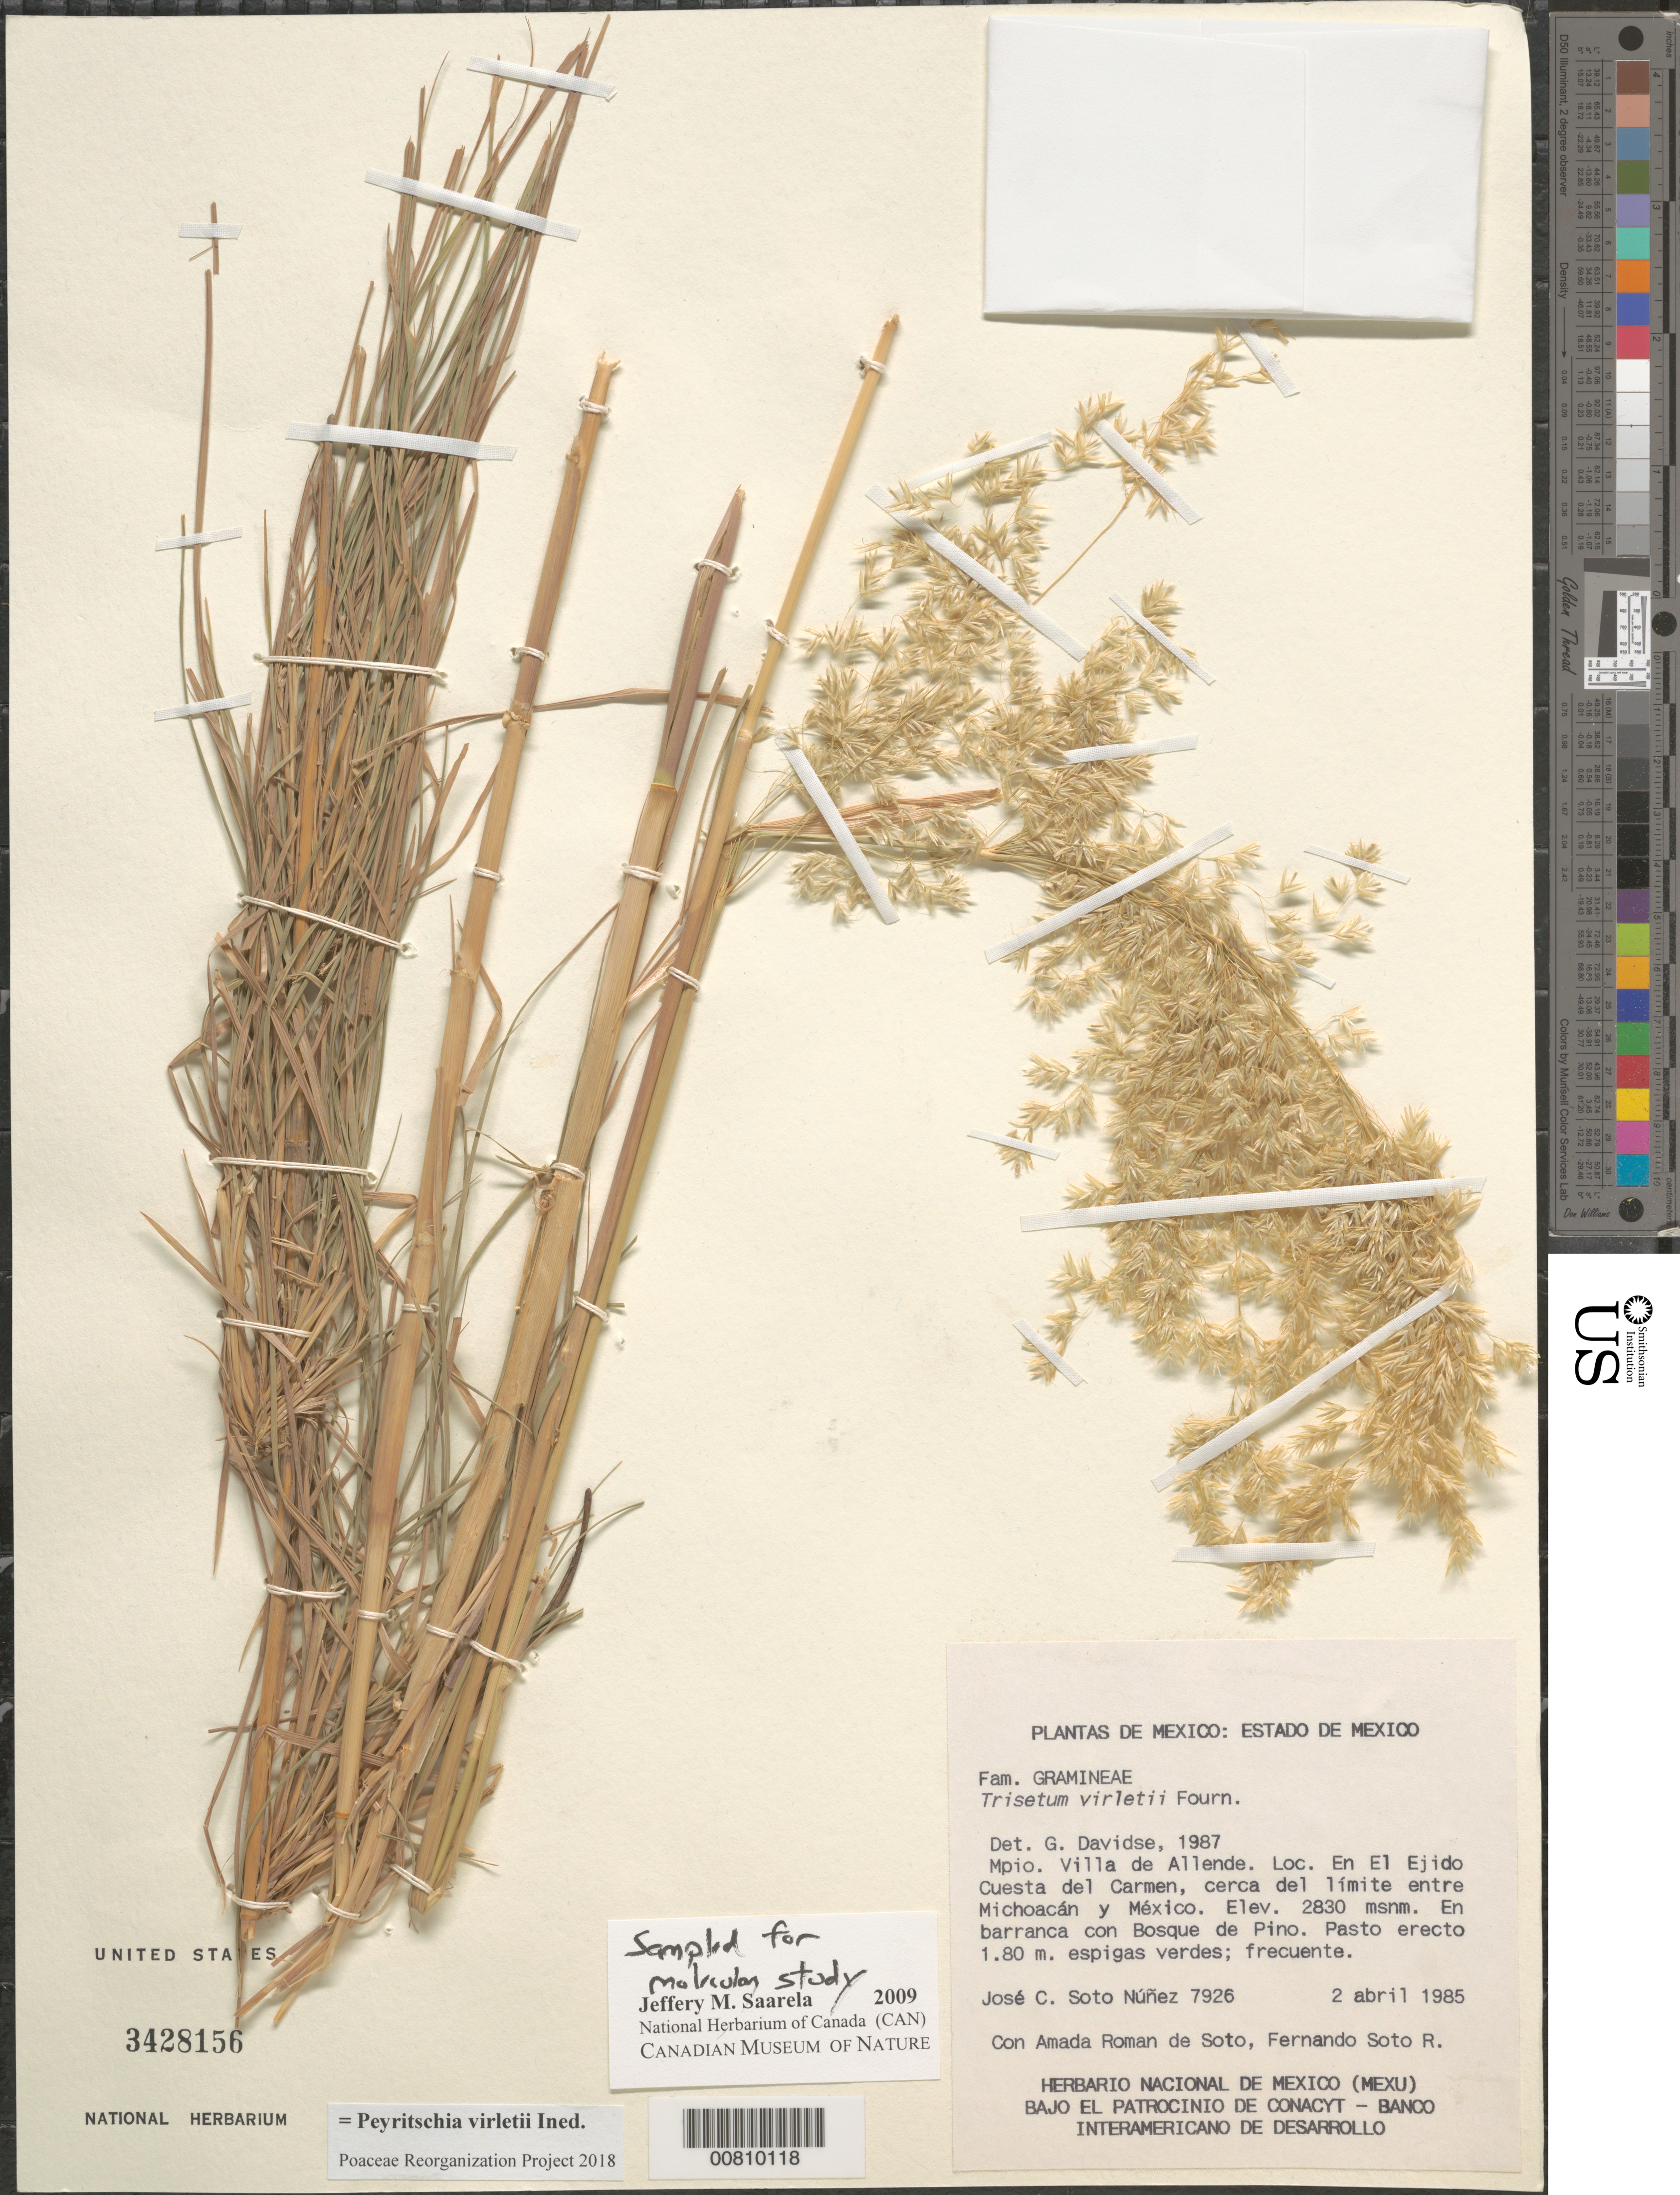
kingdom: Plantae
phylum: Tracheophyta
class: Liliopsida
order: Poales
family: Poaceae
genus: Peyritschia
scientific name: Peyritschia virletii ined.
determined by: Poaceae Reorganization Project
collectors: J. C. Soto Núñez, A. R. Soto & F. Soto R.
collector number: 7926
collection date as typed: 02 Apr 1985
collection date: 1985-04-02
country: Mexico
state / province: Mexico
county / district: Valle De Allende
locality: Villa de Allende.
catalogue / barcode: US 3428156